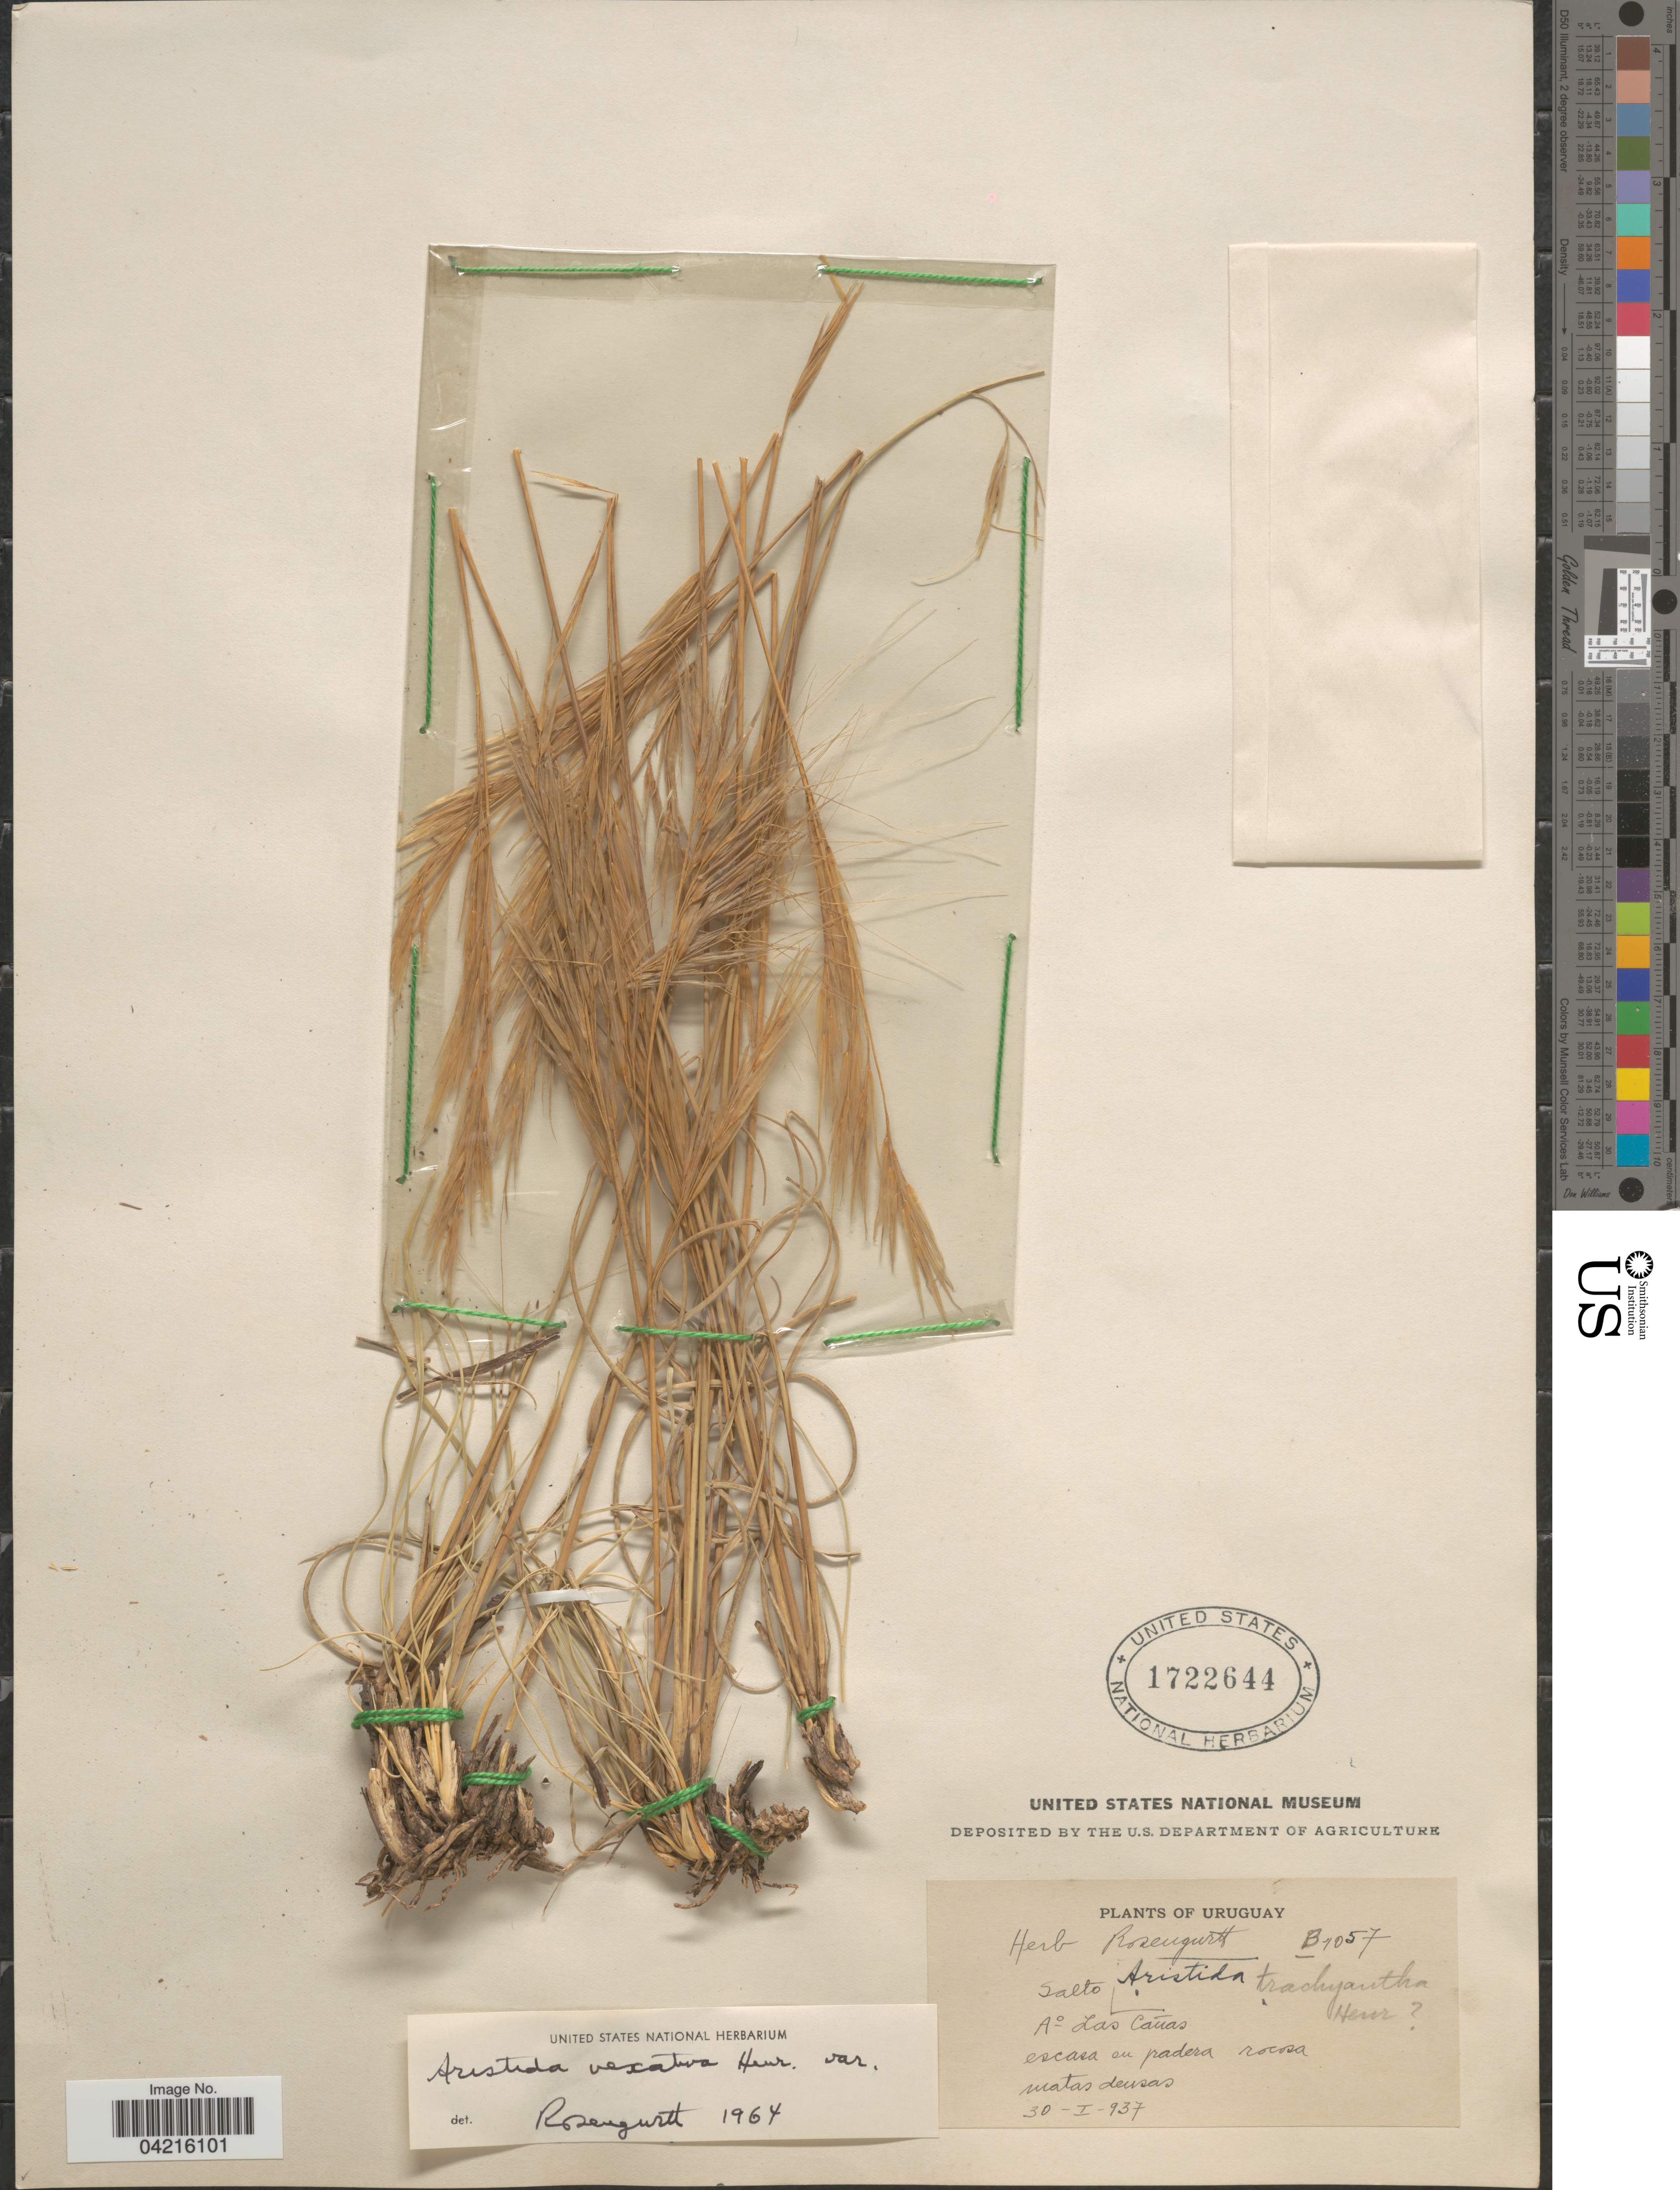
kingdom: Plantae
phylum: Tracheophyta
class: Liliopsida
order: Poales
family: Poaceae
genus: Aristida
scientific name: Aristida vexativa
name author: Henr.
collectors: ex herb. Rosengurtt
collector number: B1057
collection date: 1937-01-30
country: Uruguay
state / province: Salto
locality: Ao Las Cañas.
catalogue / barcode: US 1722644